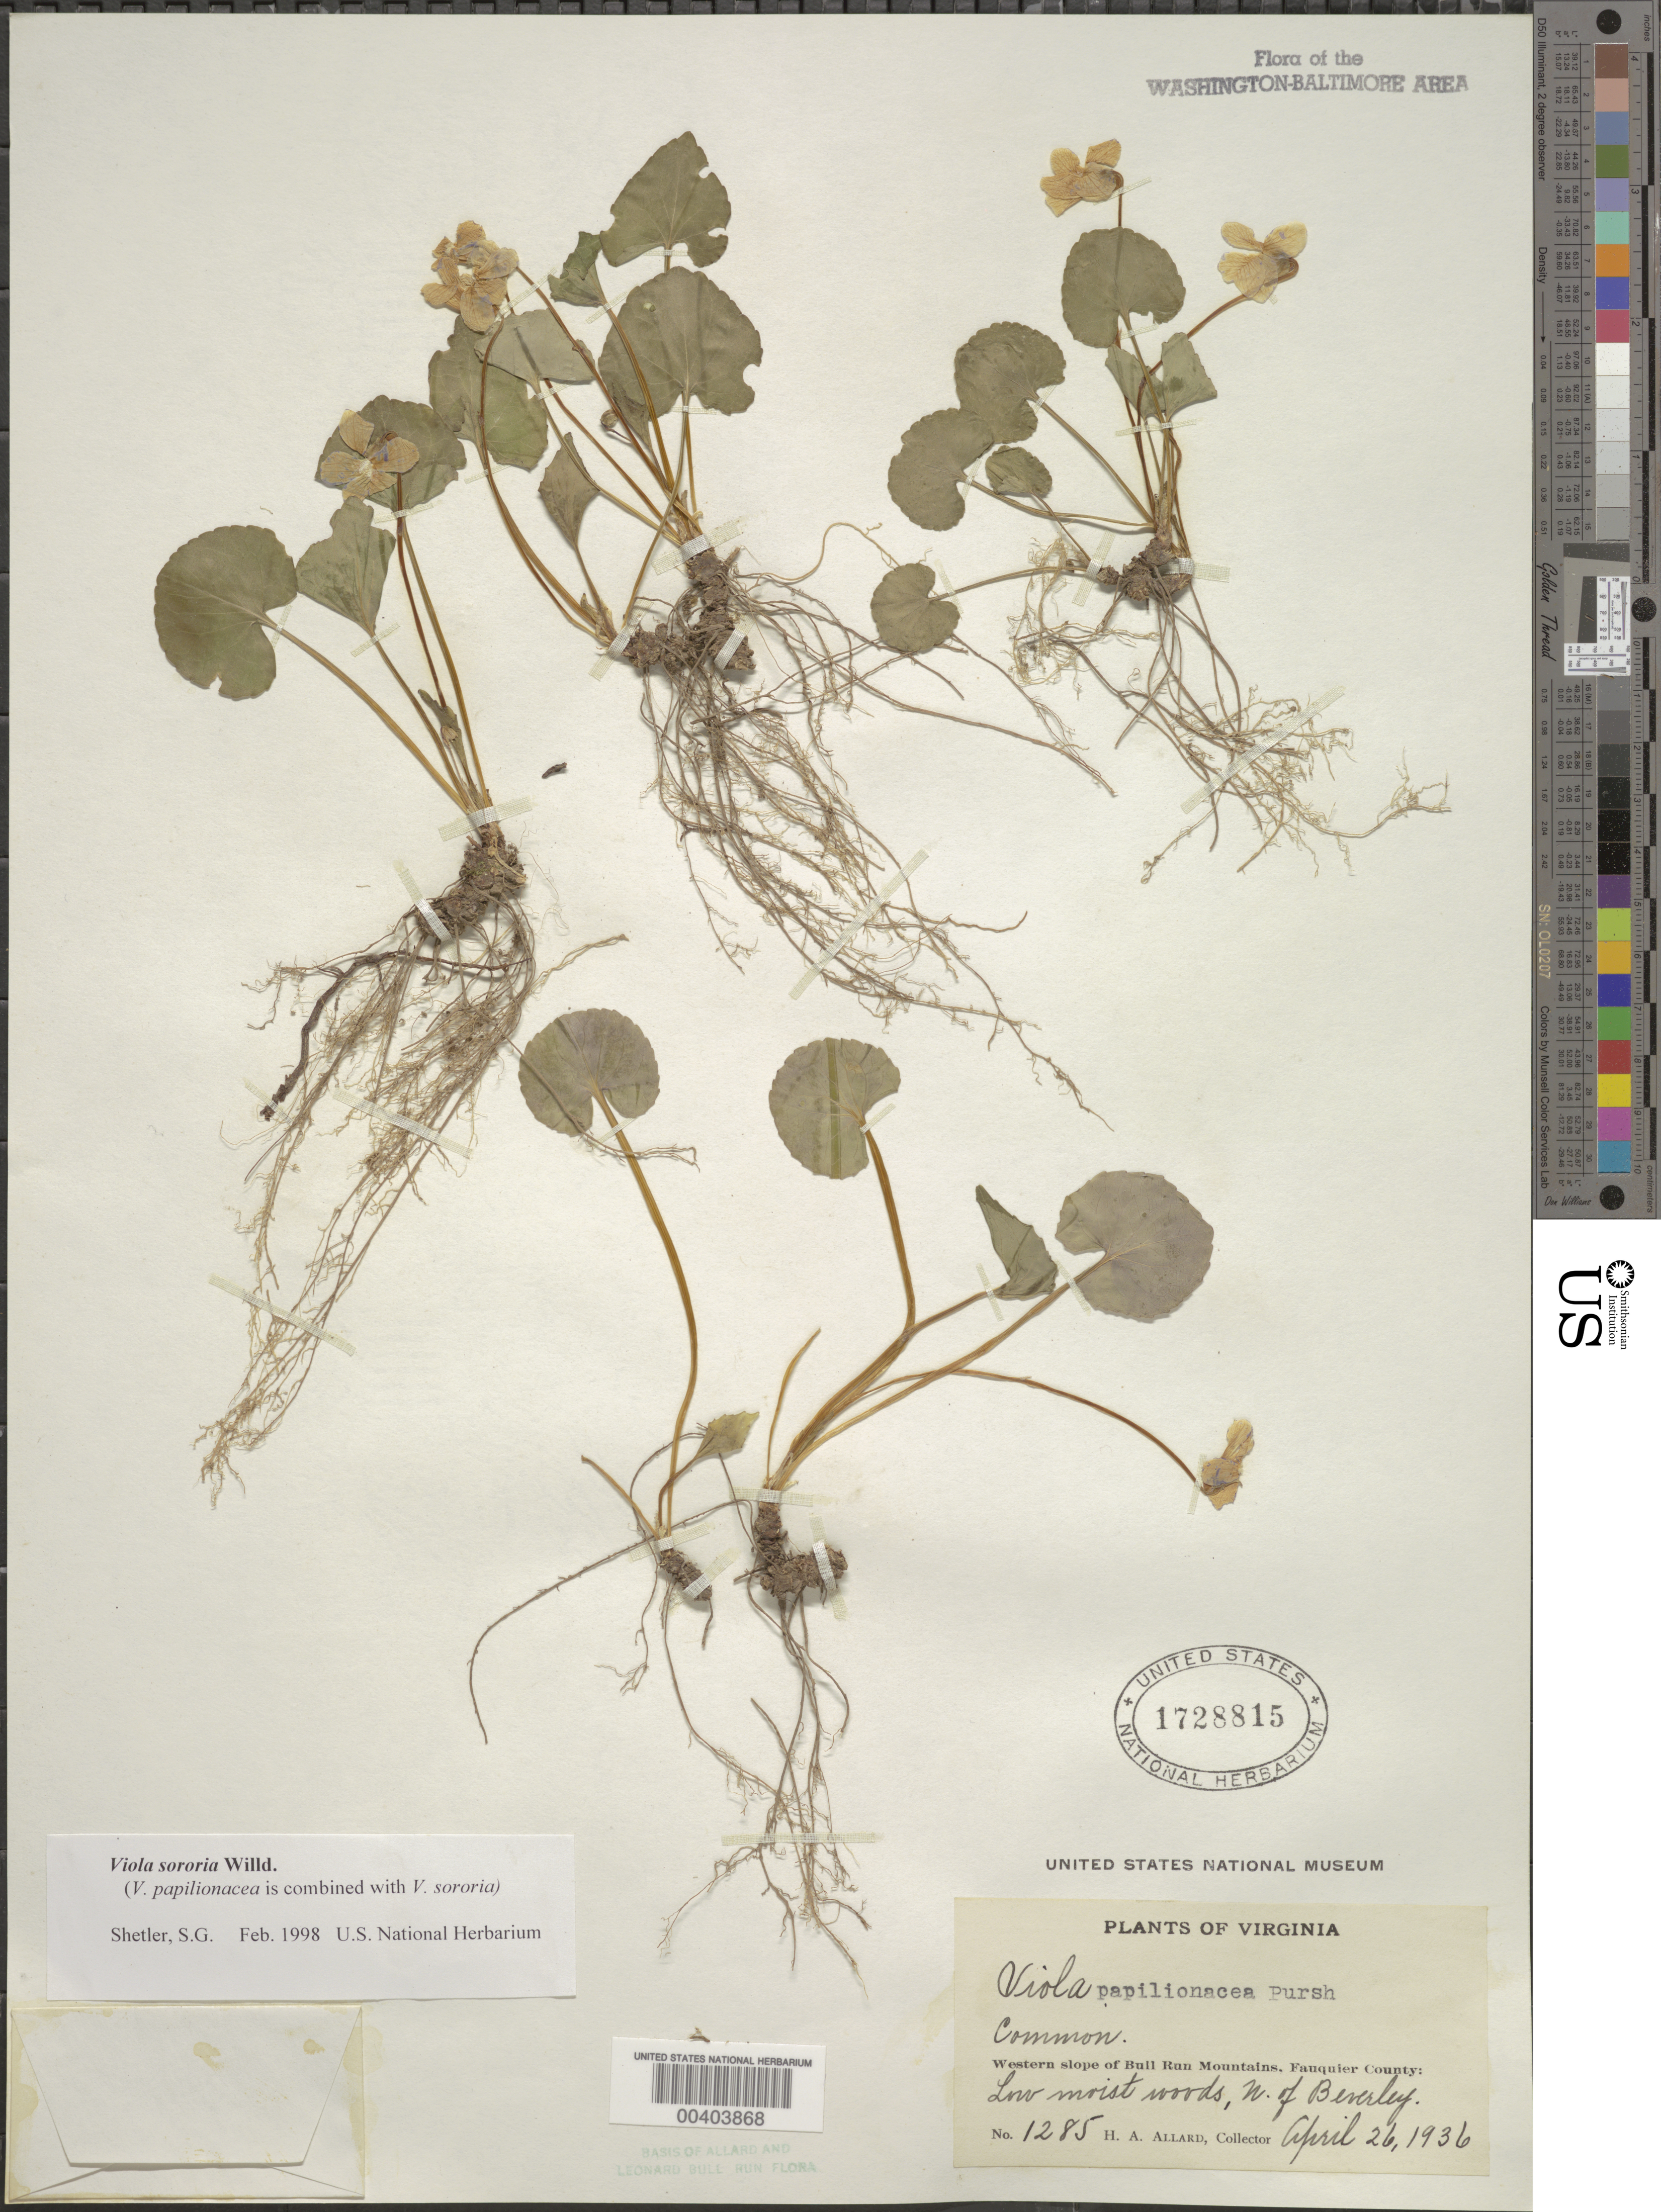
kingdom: Plantae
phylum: Tracheophyta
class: Magnoliopsida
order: Malpighiales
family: Violaceae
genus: Viola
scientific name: Viola sororia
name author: Willd.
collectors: H. A. Allard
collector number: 1285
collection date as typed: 26 Apr 1936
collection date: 1936-04-26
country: United States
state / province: Virginia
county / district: Fauquier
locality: Western Slope of Bull Run Mountains, North of Beverley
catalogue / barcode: US 1728815